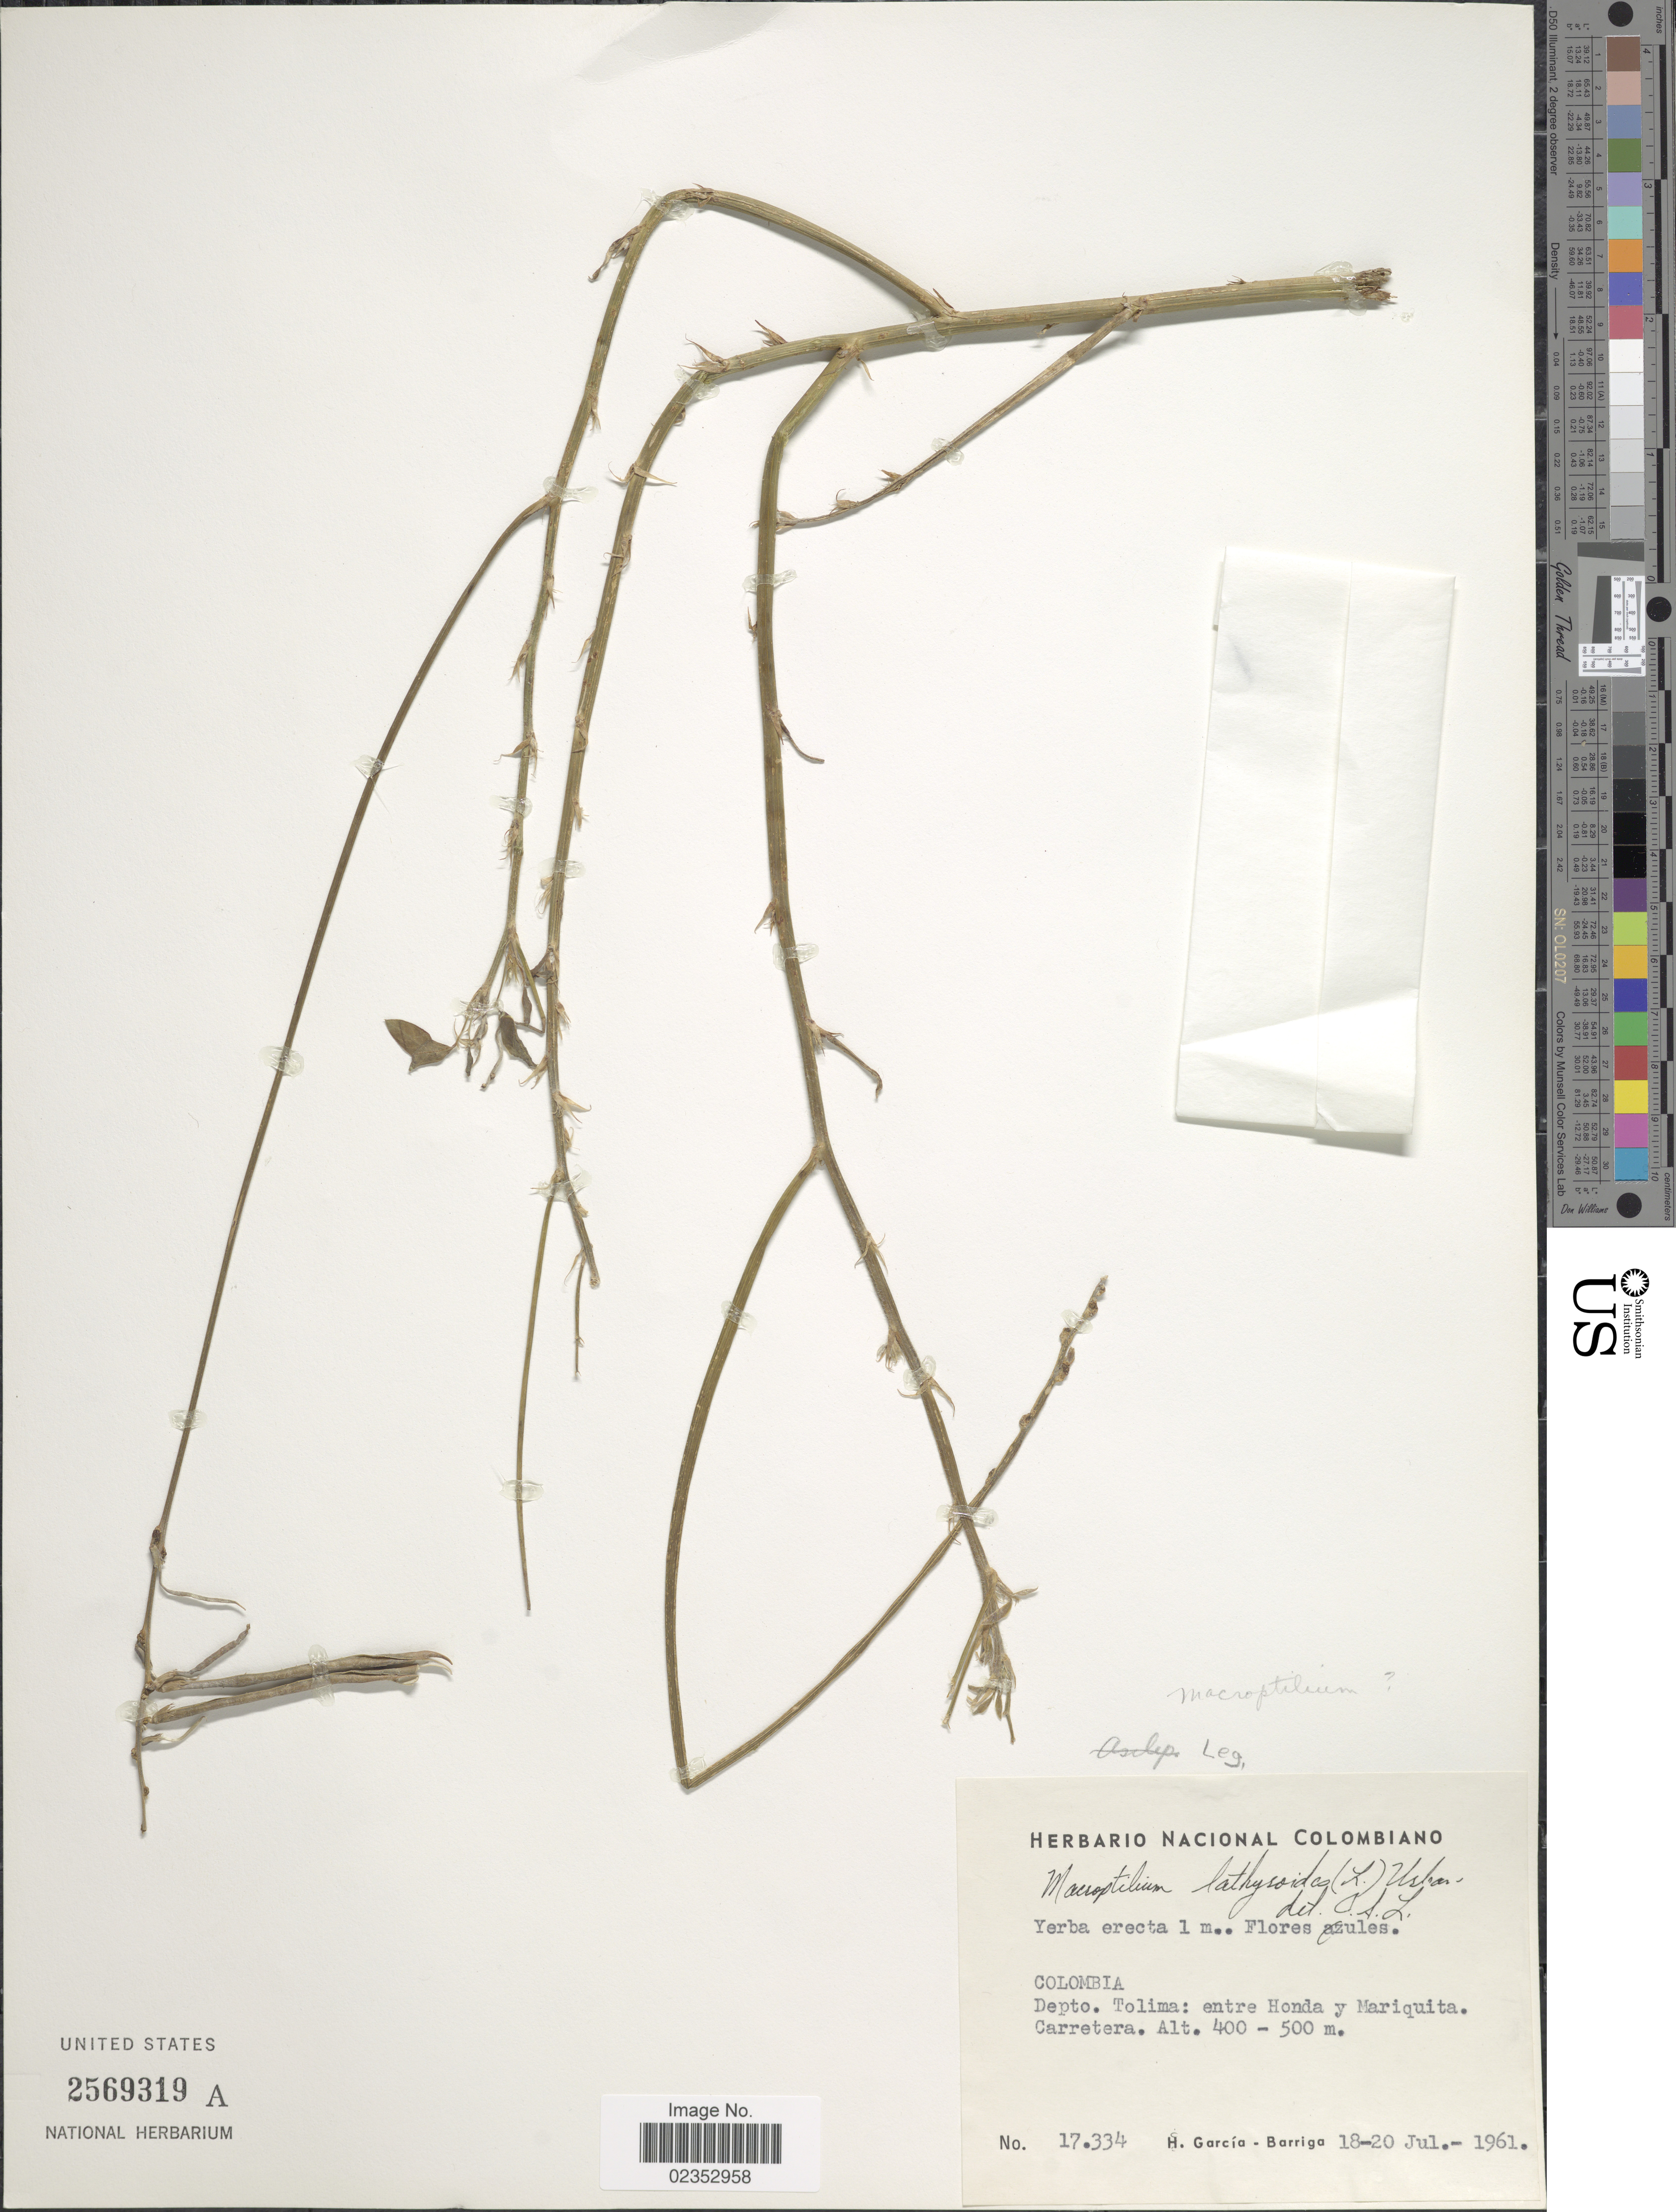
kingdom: Plantae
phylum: Tracheophyta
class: Magnoliopsida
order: Fabales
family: Fabaceae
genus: Phaseolus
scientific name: Phaseolus lathyroides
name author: L.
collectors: H. García Barriga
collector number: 17334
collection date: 1961-07-18/1961-07-20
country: Colombia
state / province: Tolima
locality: Dept. Tolima: entre Honda y Mariquita. Carretera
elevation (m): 400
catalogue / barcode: US 2569319A